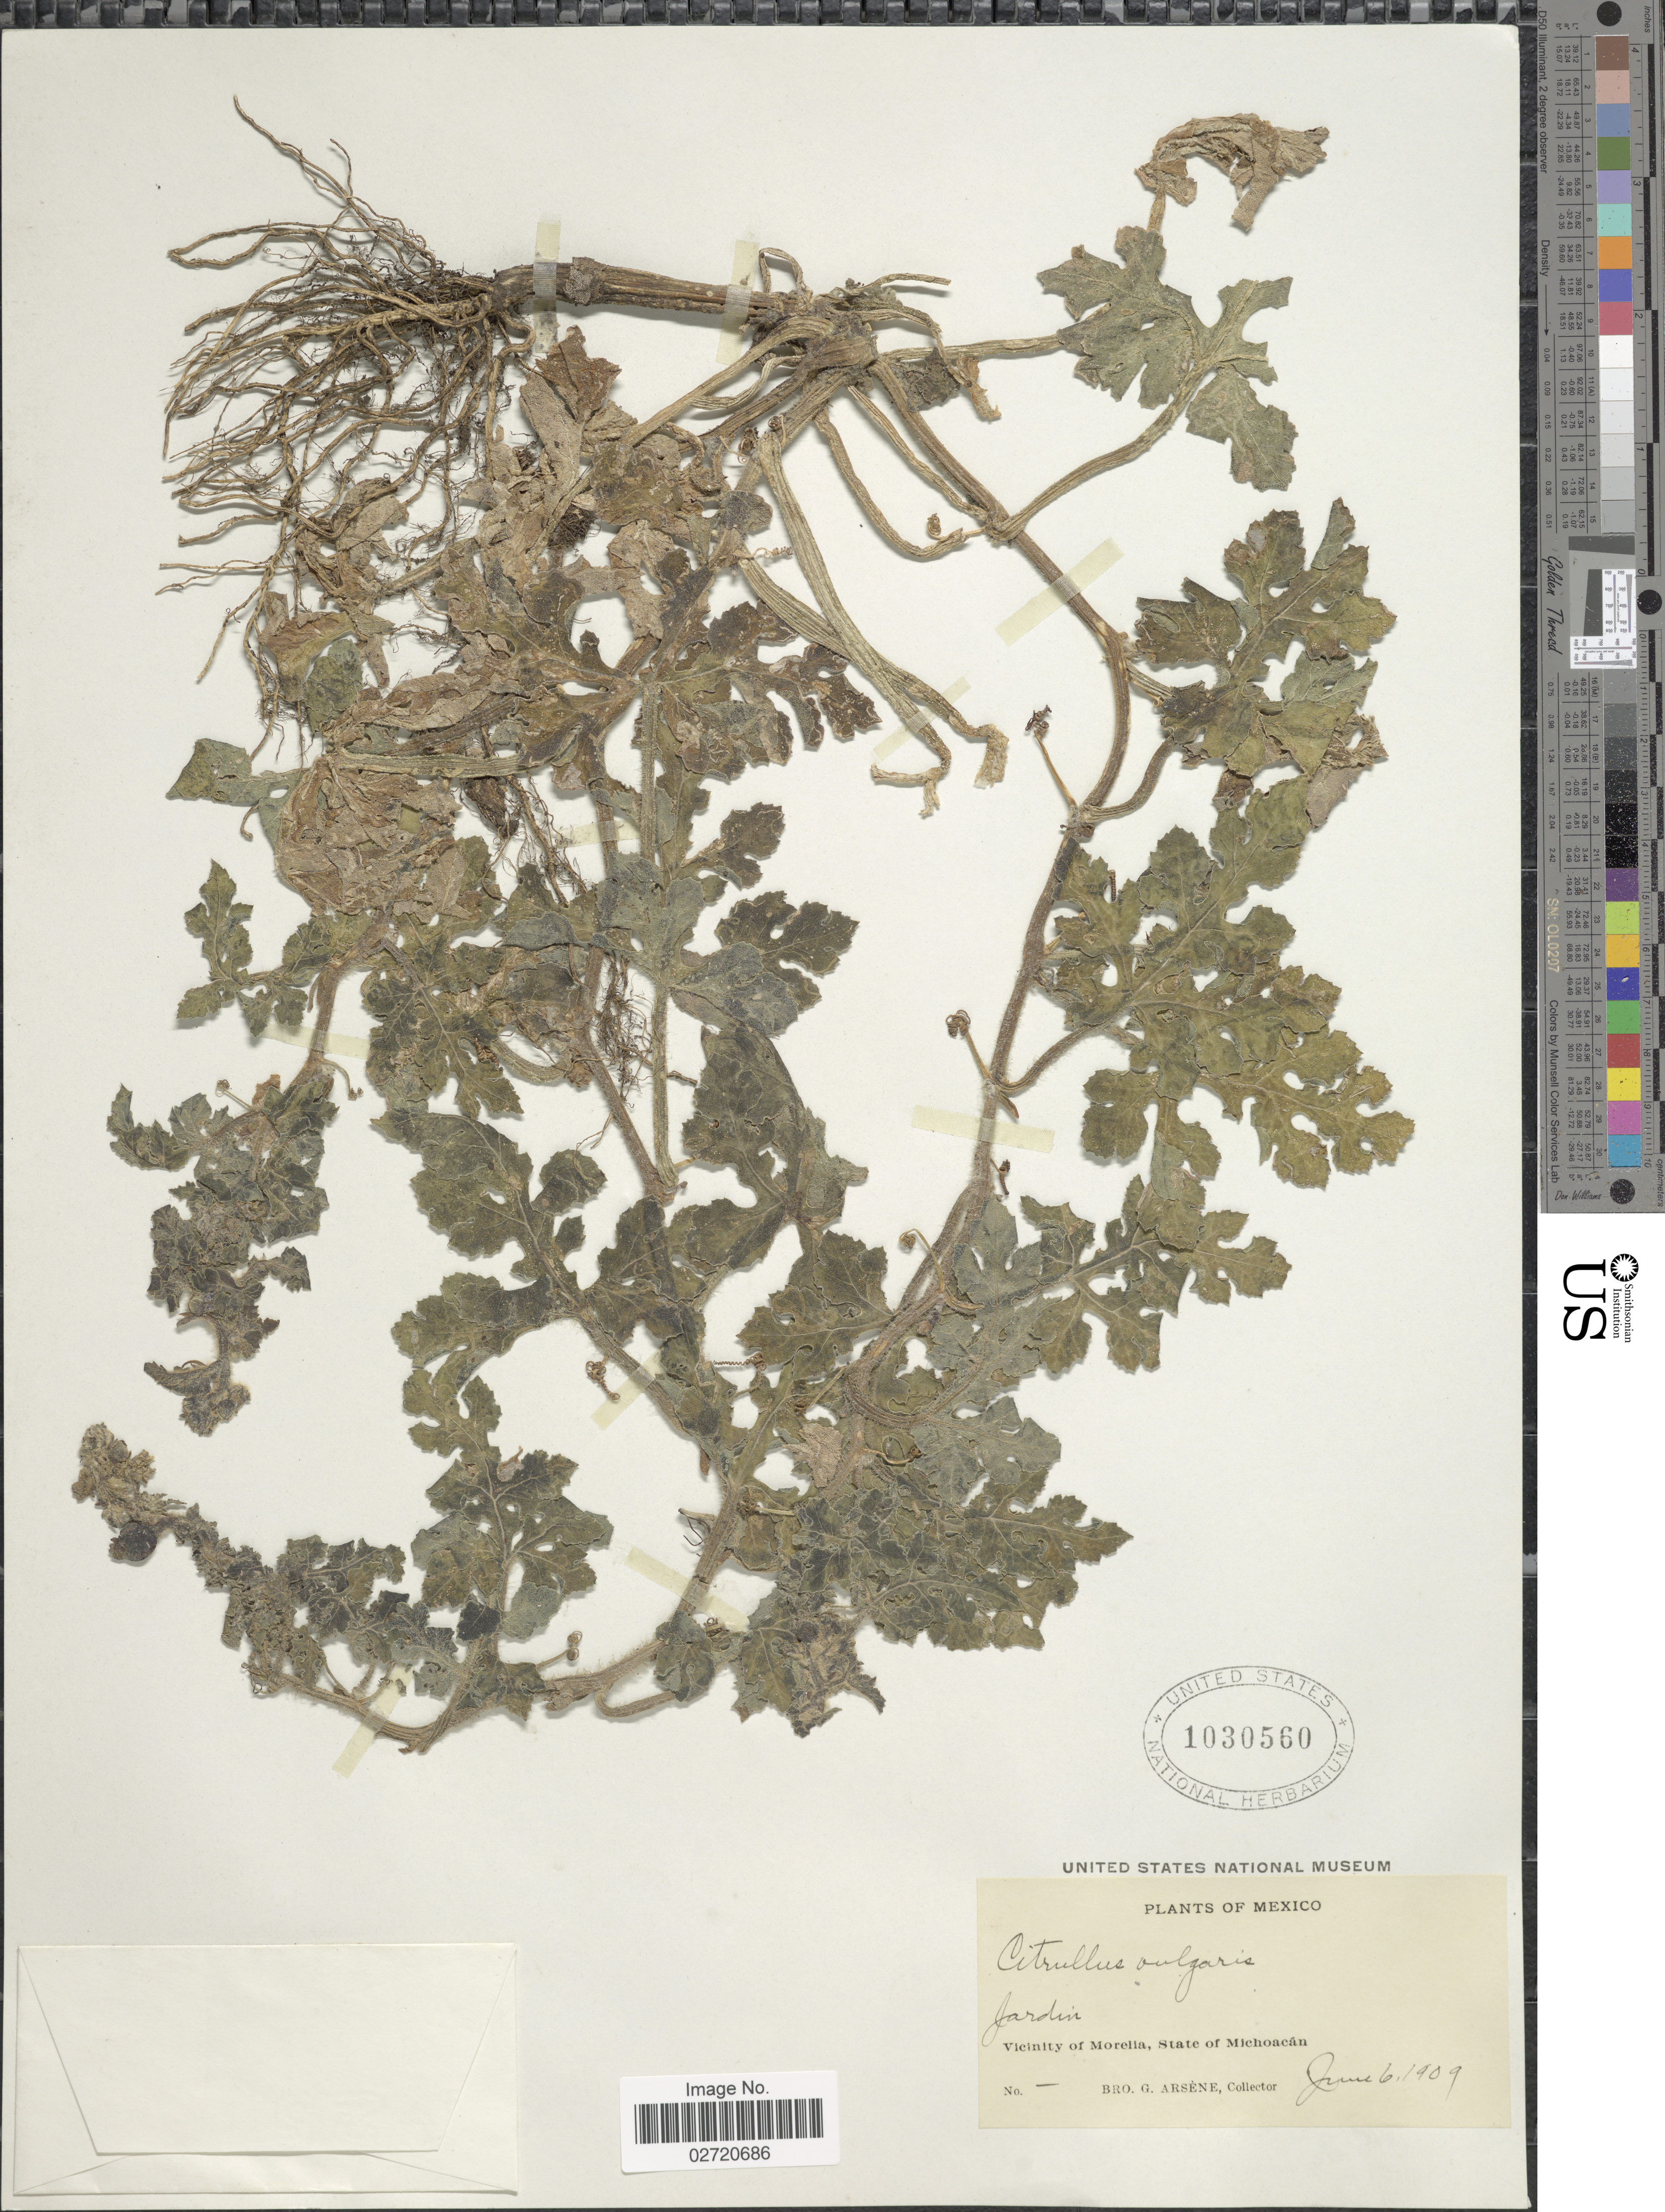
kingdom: Plantae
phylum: Tracheophyta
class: Magnoliopsida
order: Cucurbitales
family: Cucurbitaceae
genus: Citrullus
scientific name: Citrullus lanatus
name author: (Thunb.) Matsum. & Nakai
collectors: Bro. G. Arsène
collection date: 1909-06-06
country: Mexico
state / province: Michoacán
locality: Vicinity of Morelia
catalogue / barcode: US 1030560